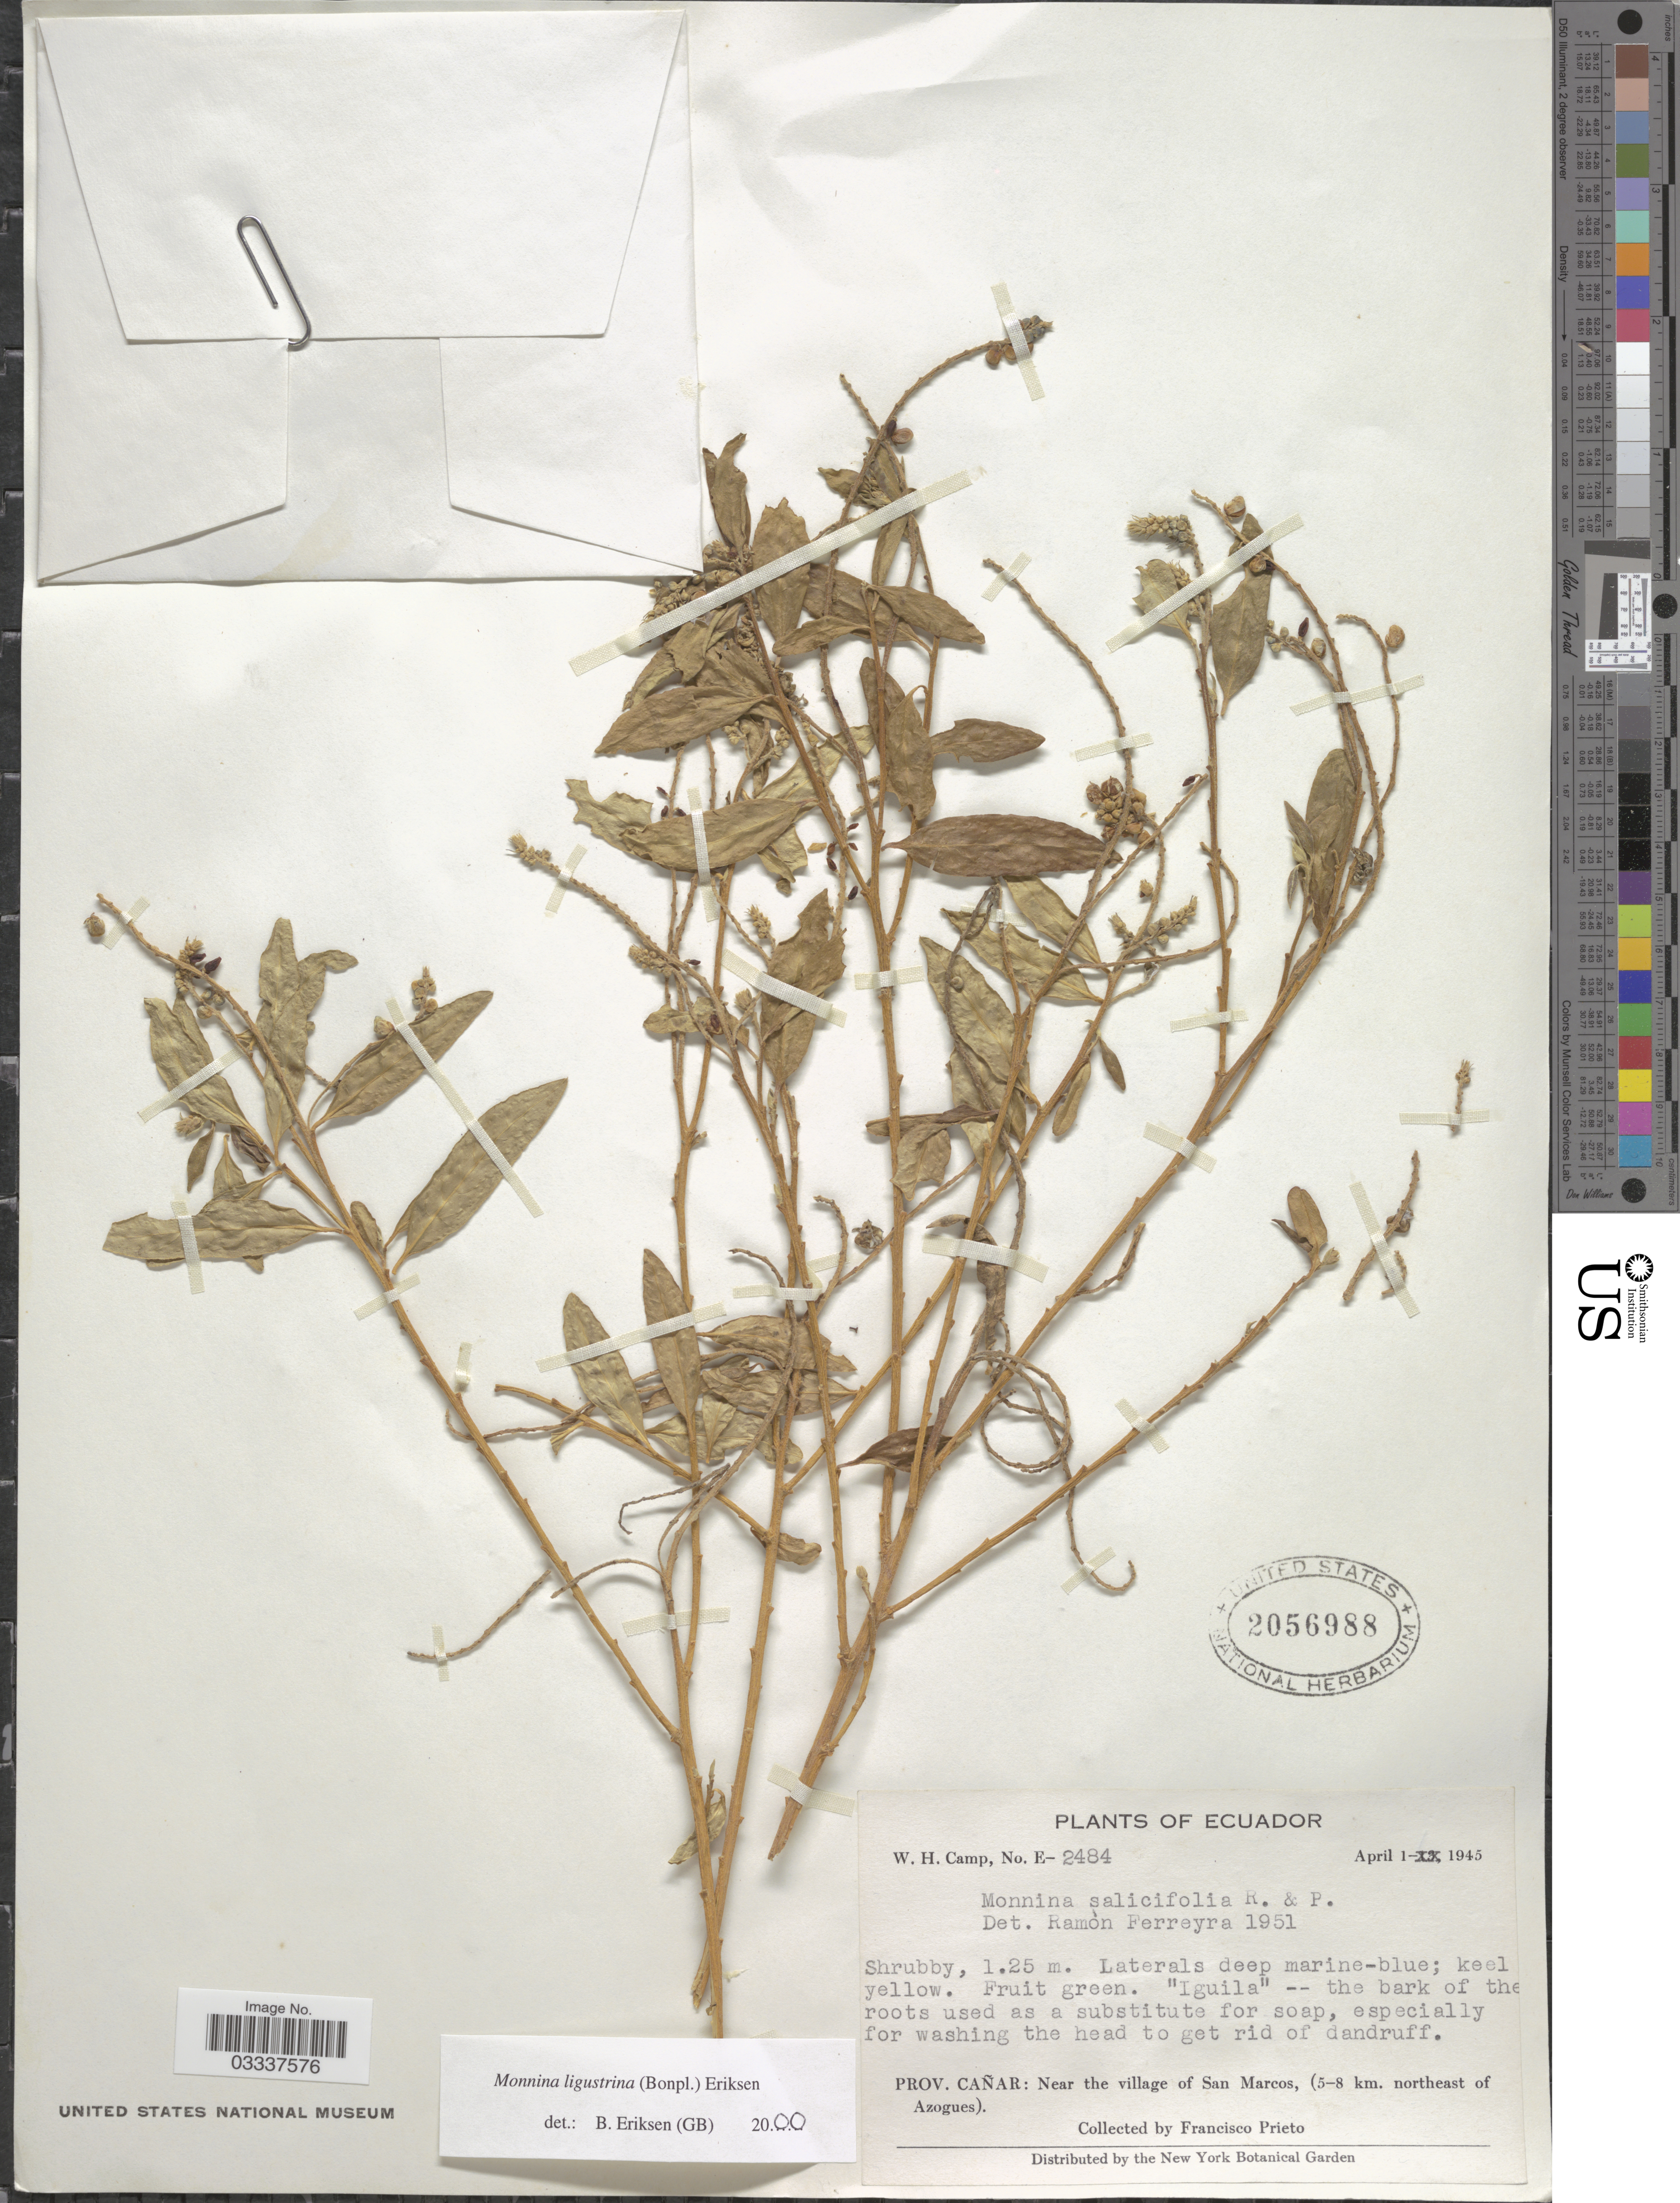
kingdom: Plantae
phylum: Tracheophyta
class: Magnoliopsida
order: Fabales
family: Polygalaceae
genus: Monnina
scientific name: Monnina ligustrifolia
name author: Kunth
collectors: F. Prieto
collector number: E-2484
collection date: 1945-04-01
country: Ecuador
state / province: Cañar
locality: Near the village of San Marcos, (5-8 km. northeast of Azogues).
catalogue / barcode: US 2056988